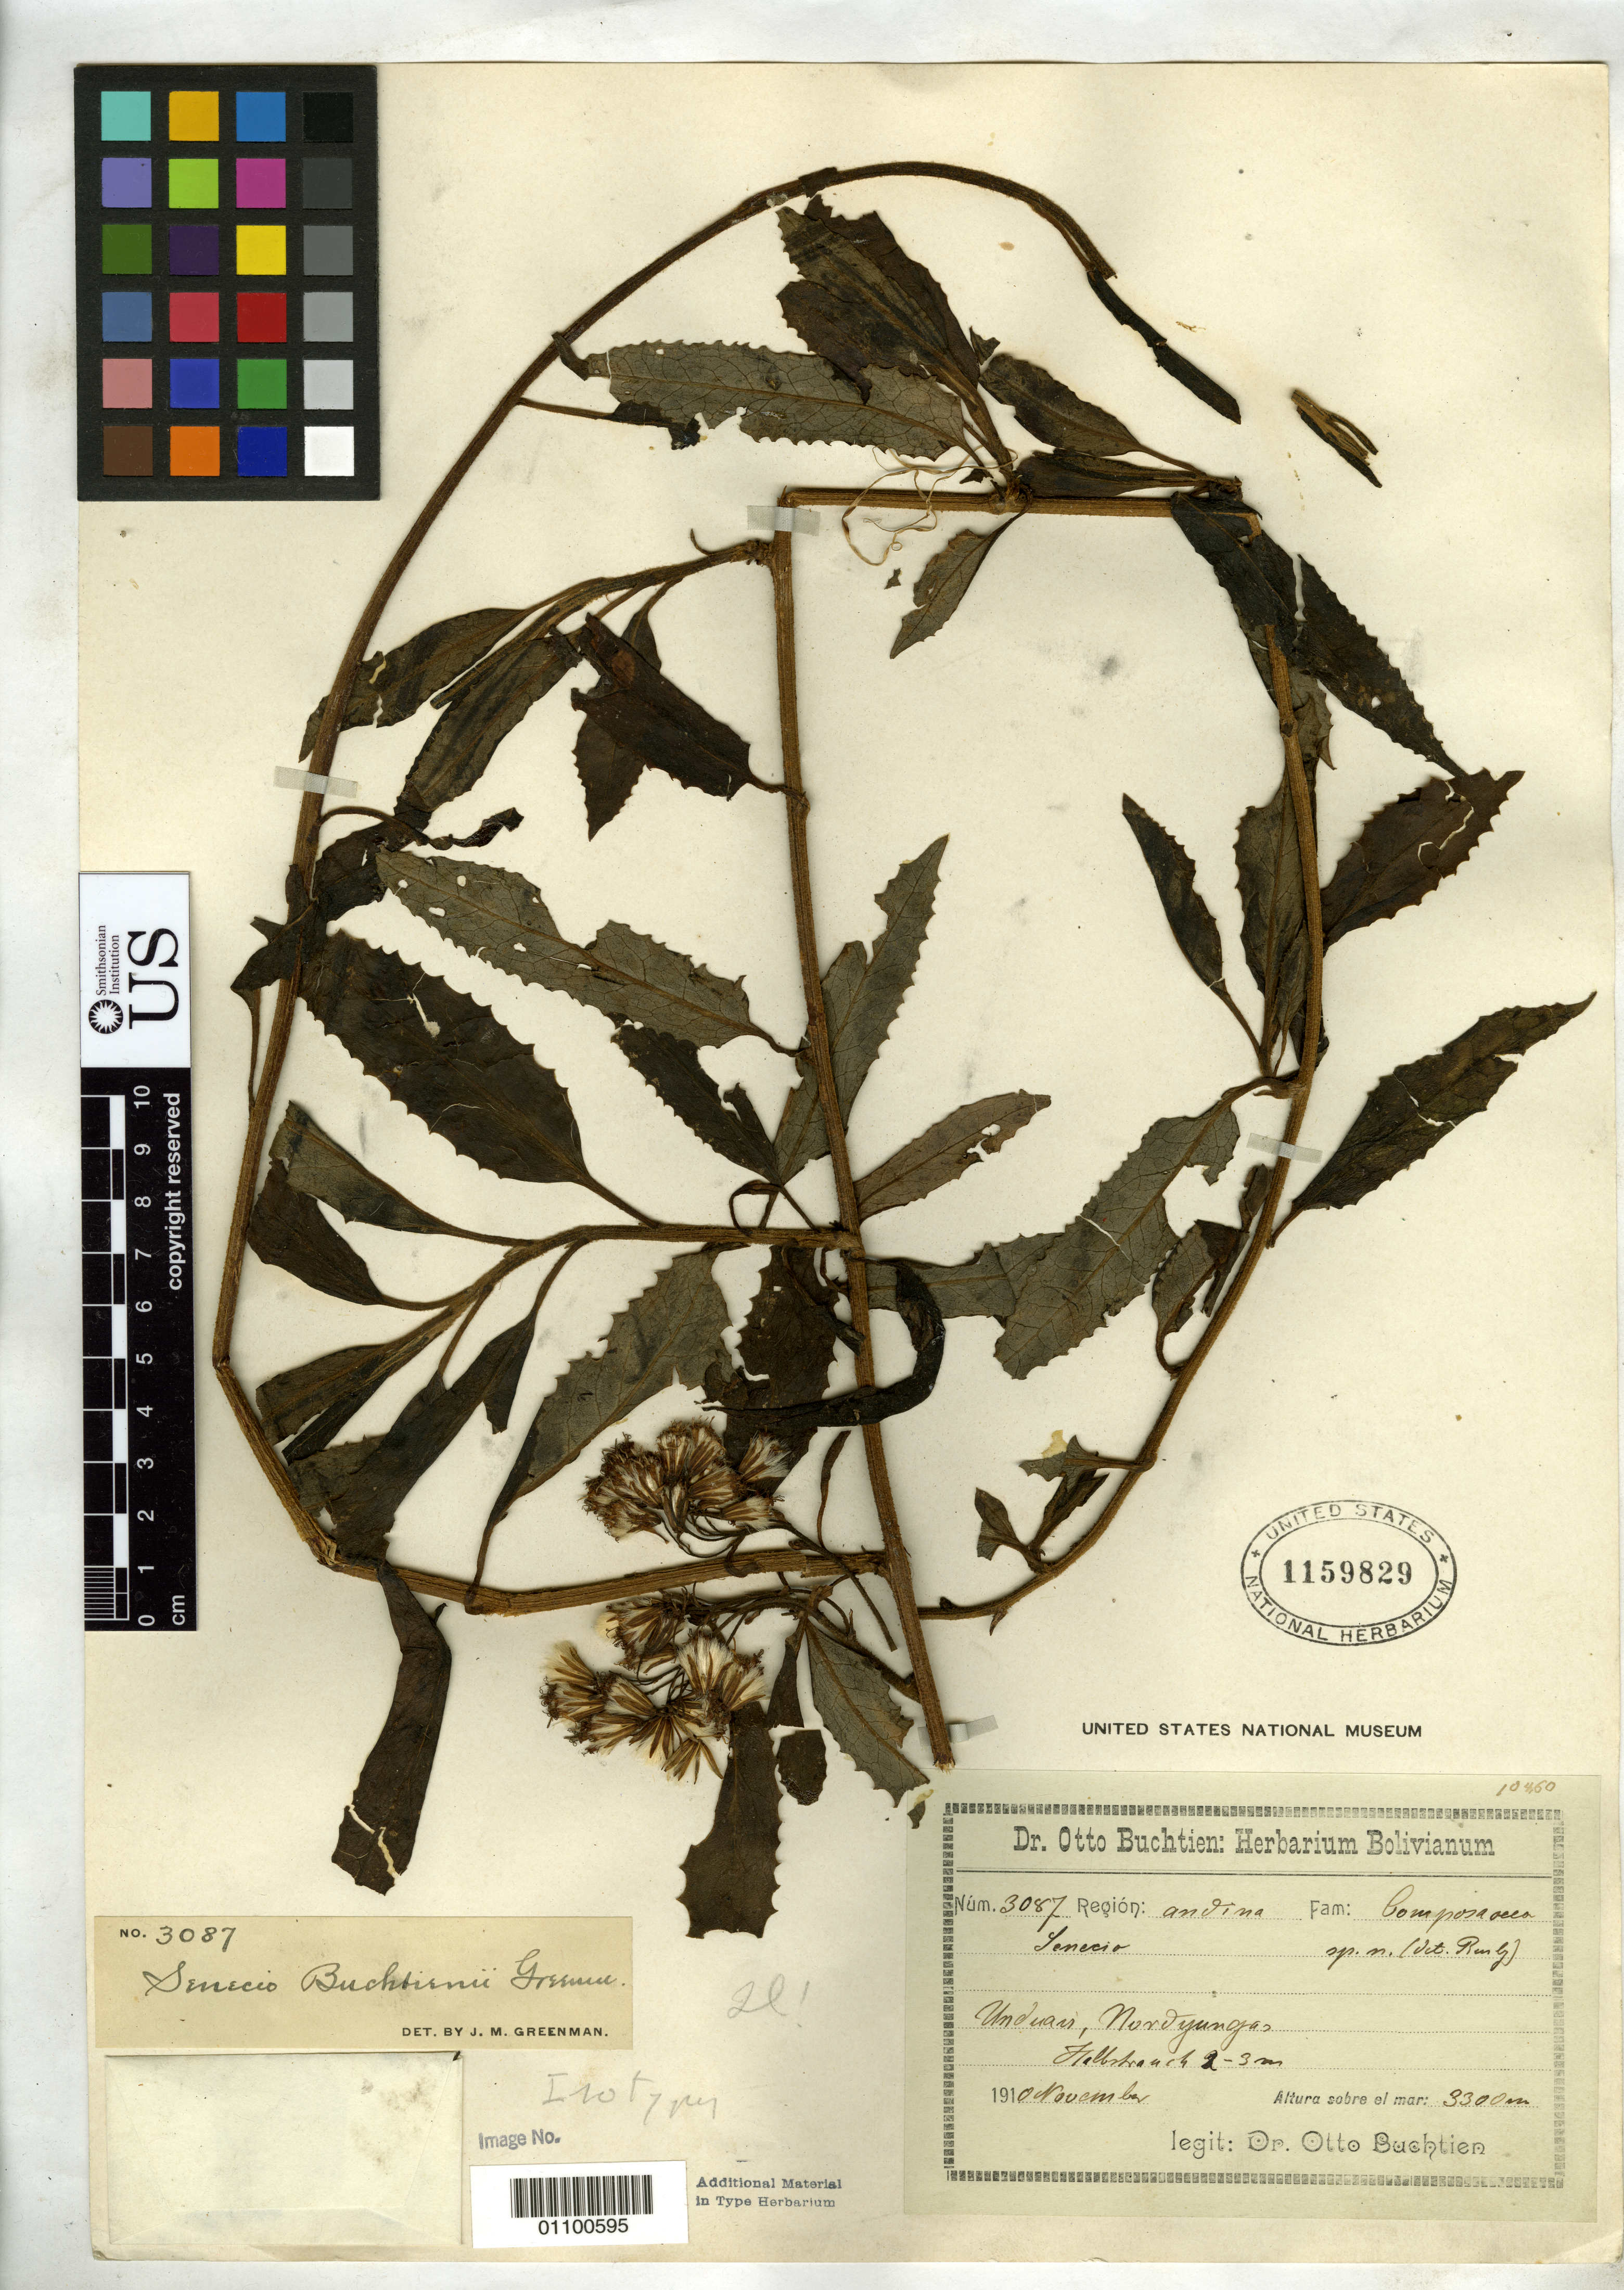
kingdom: Plantae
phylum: Tracheophyta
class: Magnoliopsida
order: Asterales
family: Asteraceae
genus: Senecio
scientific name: Senecio buchtienii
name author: Greenm.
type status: Isolectotype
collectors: O. Buchtien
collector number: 3087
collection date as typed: Nov 1910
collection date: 1910-11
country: Bolivia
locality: Region Andina, Unduavi, Nordyungas.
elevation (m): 3300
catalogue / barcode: US 1159829